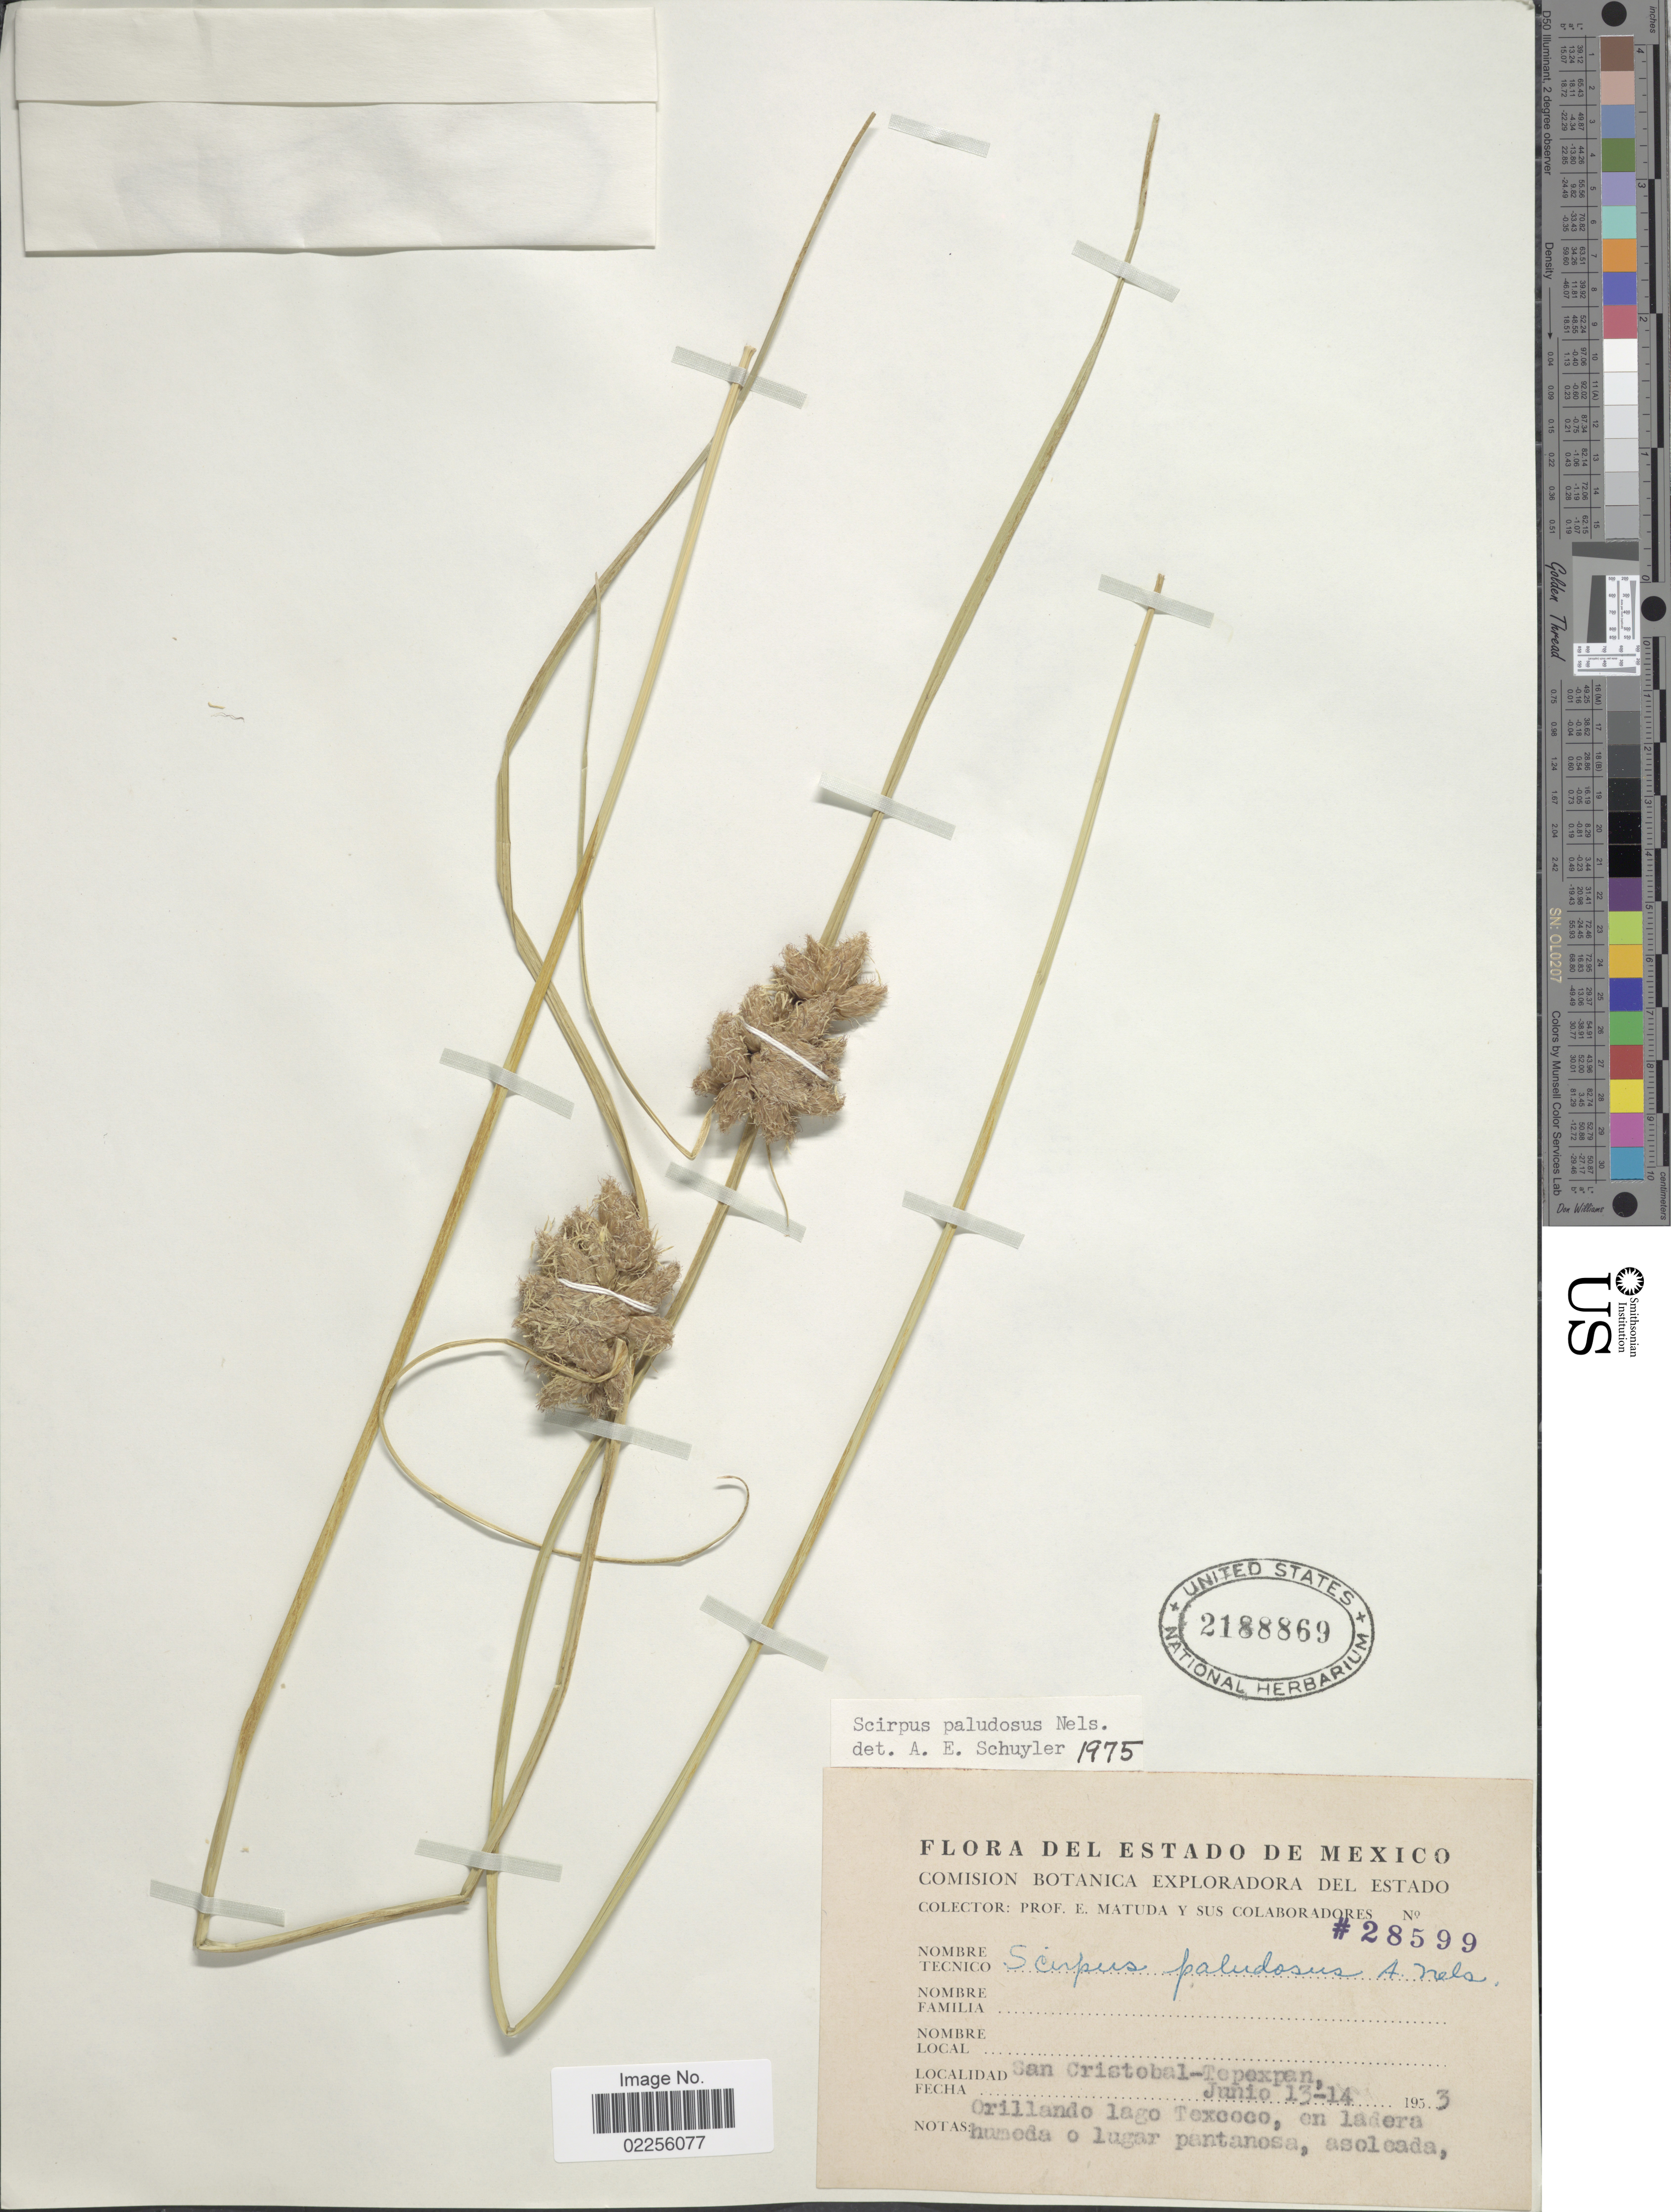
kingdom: Plantae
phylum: Tracheophyta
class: Liliopsida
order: Poales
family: Cyperaceae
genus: Bolboschoenus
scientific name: Bolboschoenus maritimus subsp. paludosus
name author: (A. Nelson) T. Koyama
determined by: Strong, M. T., (US), Smithsonian Institution - National Museum of Natural History (UNITED STATES)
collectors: E. Matuda & Sus Colaboradores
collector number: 28599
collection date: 1953-06-13/1953-06-14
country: Mexico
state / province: México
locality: San Cristobal-Tepexpan, Orrilando lago Texcoco, en ladera humeda o lugar pantanosa, asoleada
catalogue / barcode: US 2188869